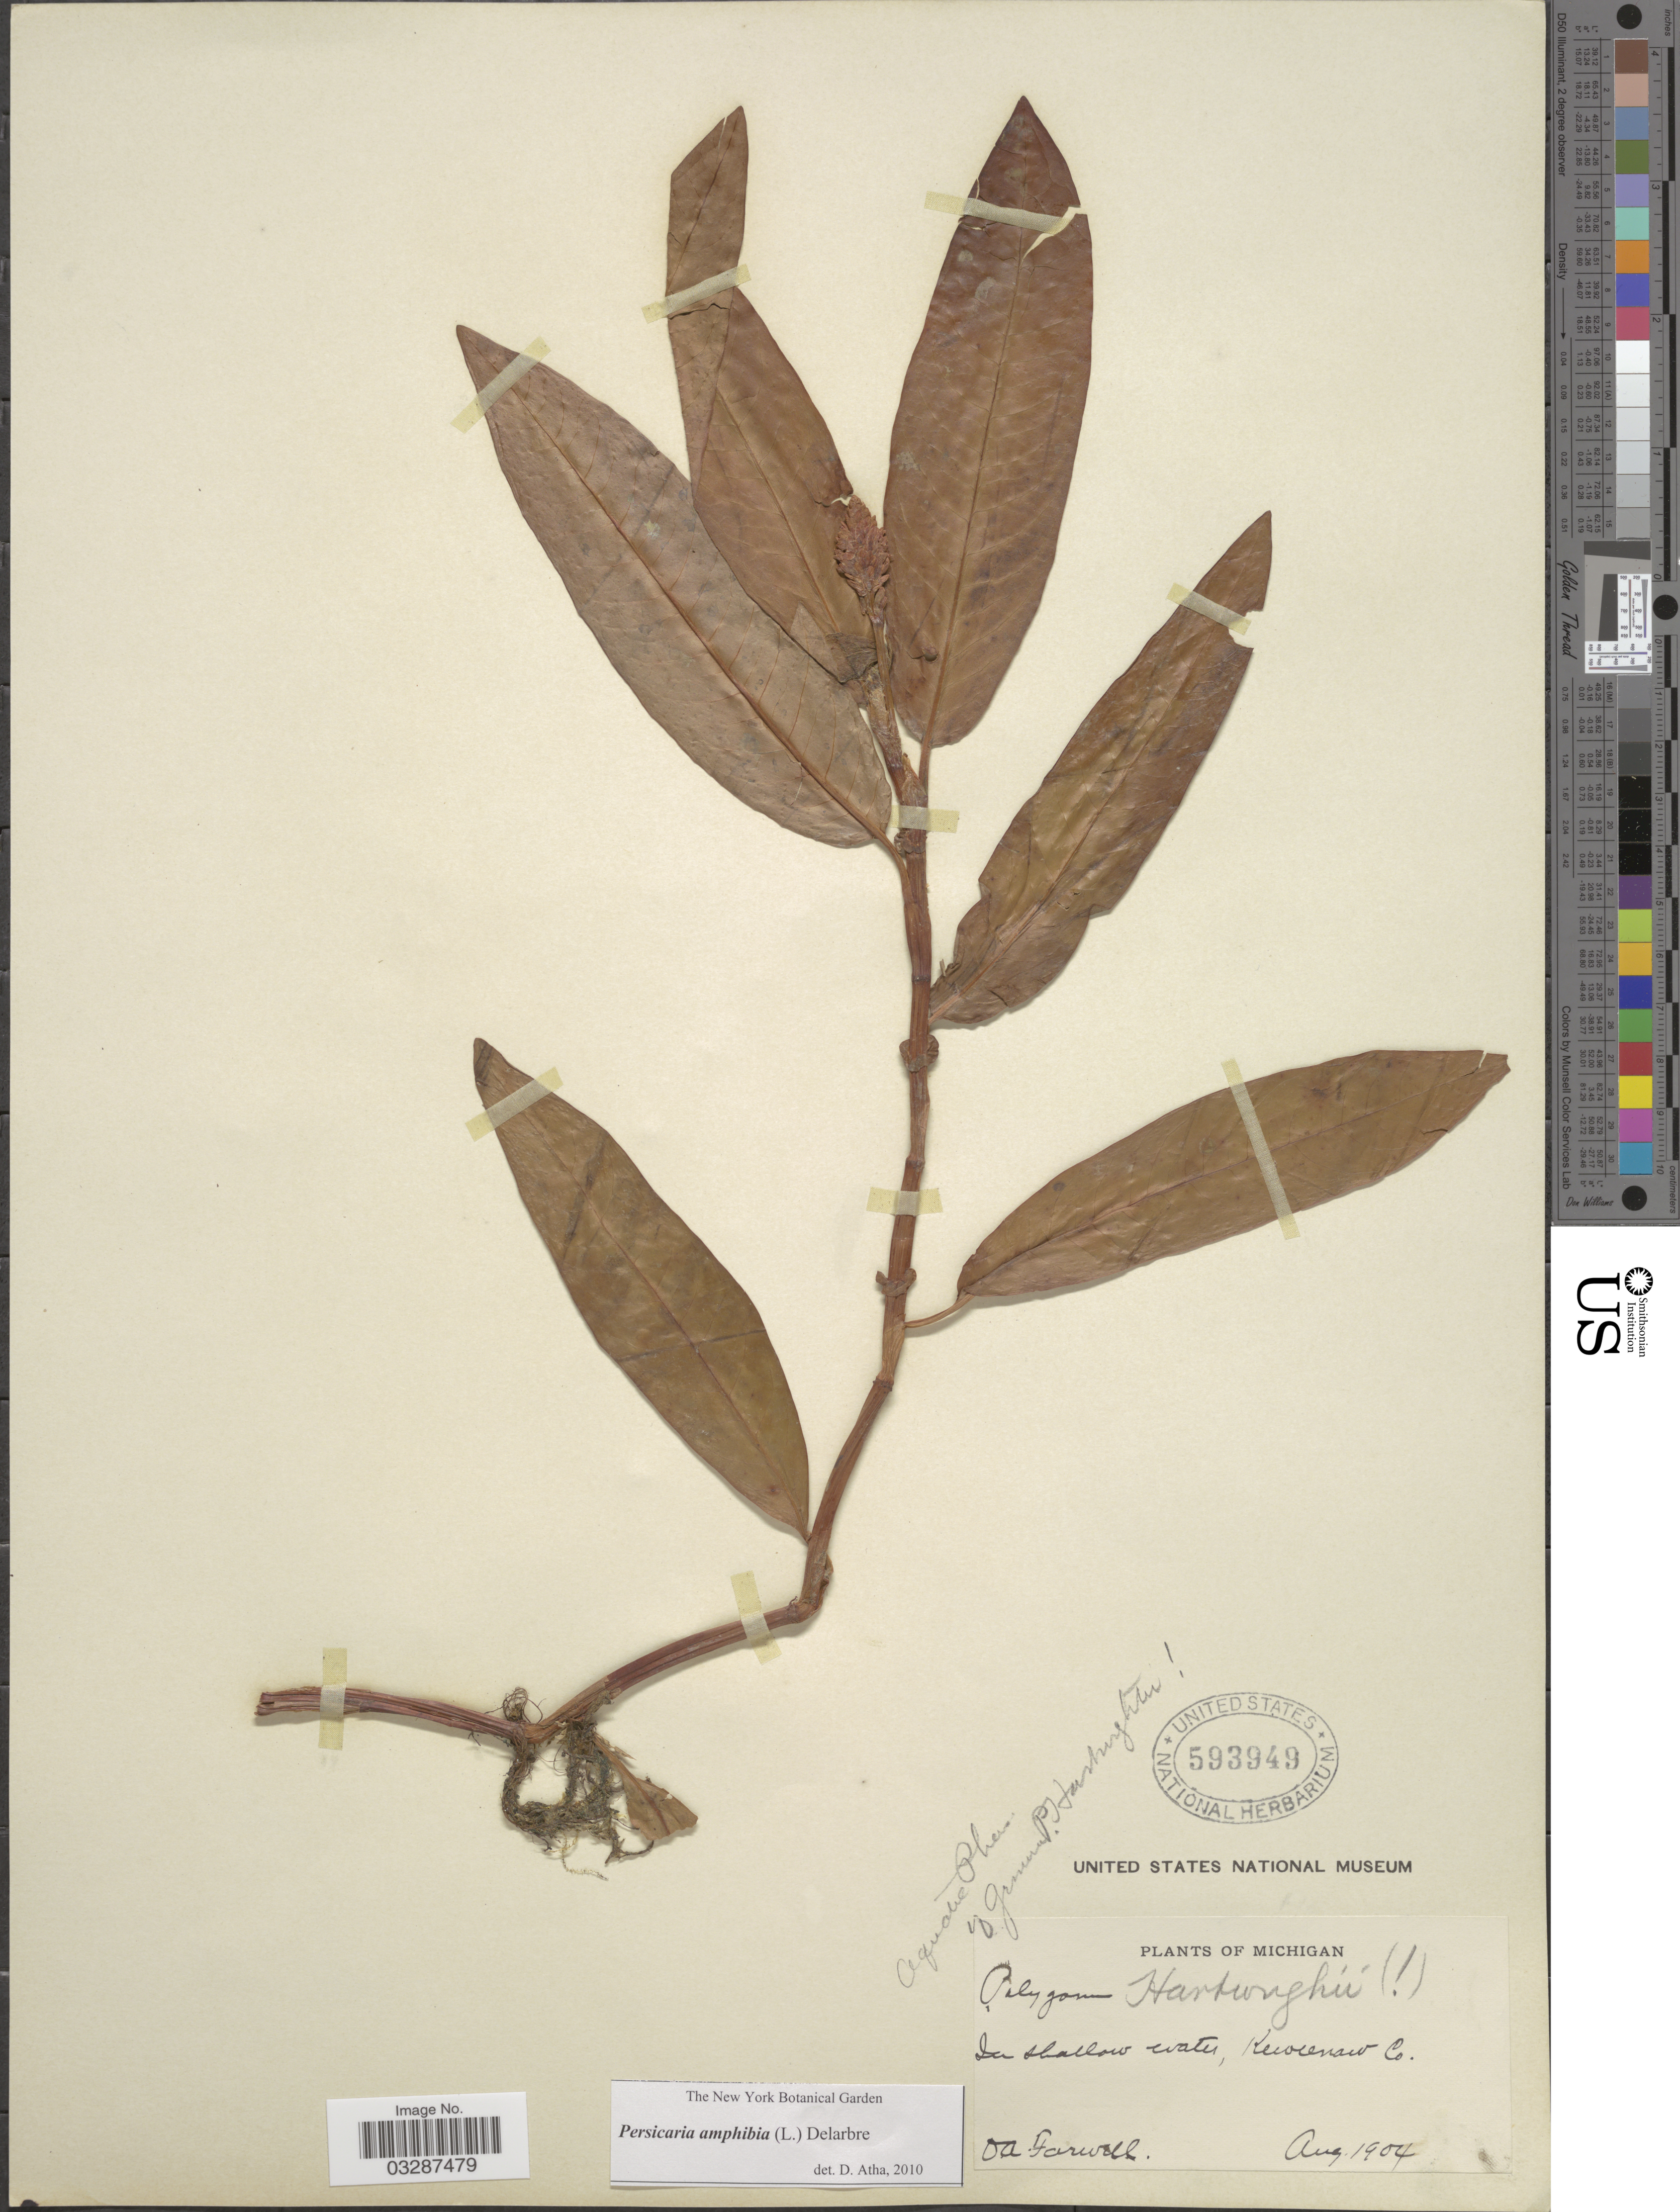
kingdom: Plantae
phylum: Tracheophyta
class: Magnoliopsida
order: Caryophyllales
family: Polygonaceae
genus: Persicaria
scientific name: Persicaria amphibia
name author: (L.) Delarbre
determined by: Atha, D. E.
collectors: O. Farwell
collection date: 1904-08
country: United States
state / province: Michigan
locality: Keweenaw Co.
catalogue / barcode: US 593949